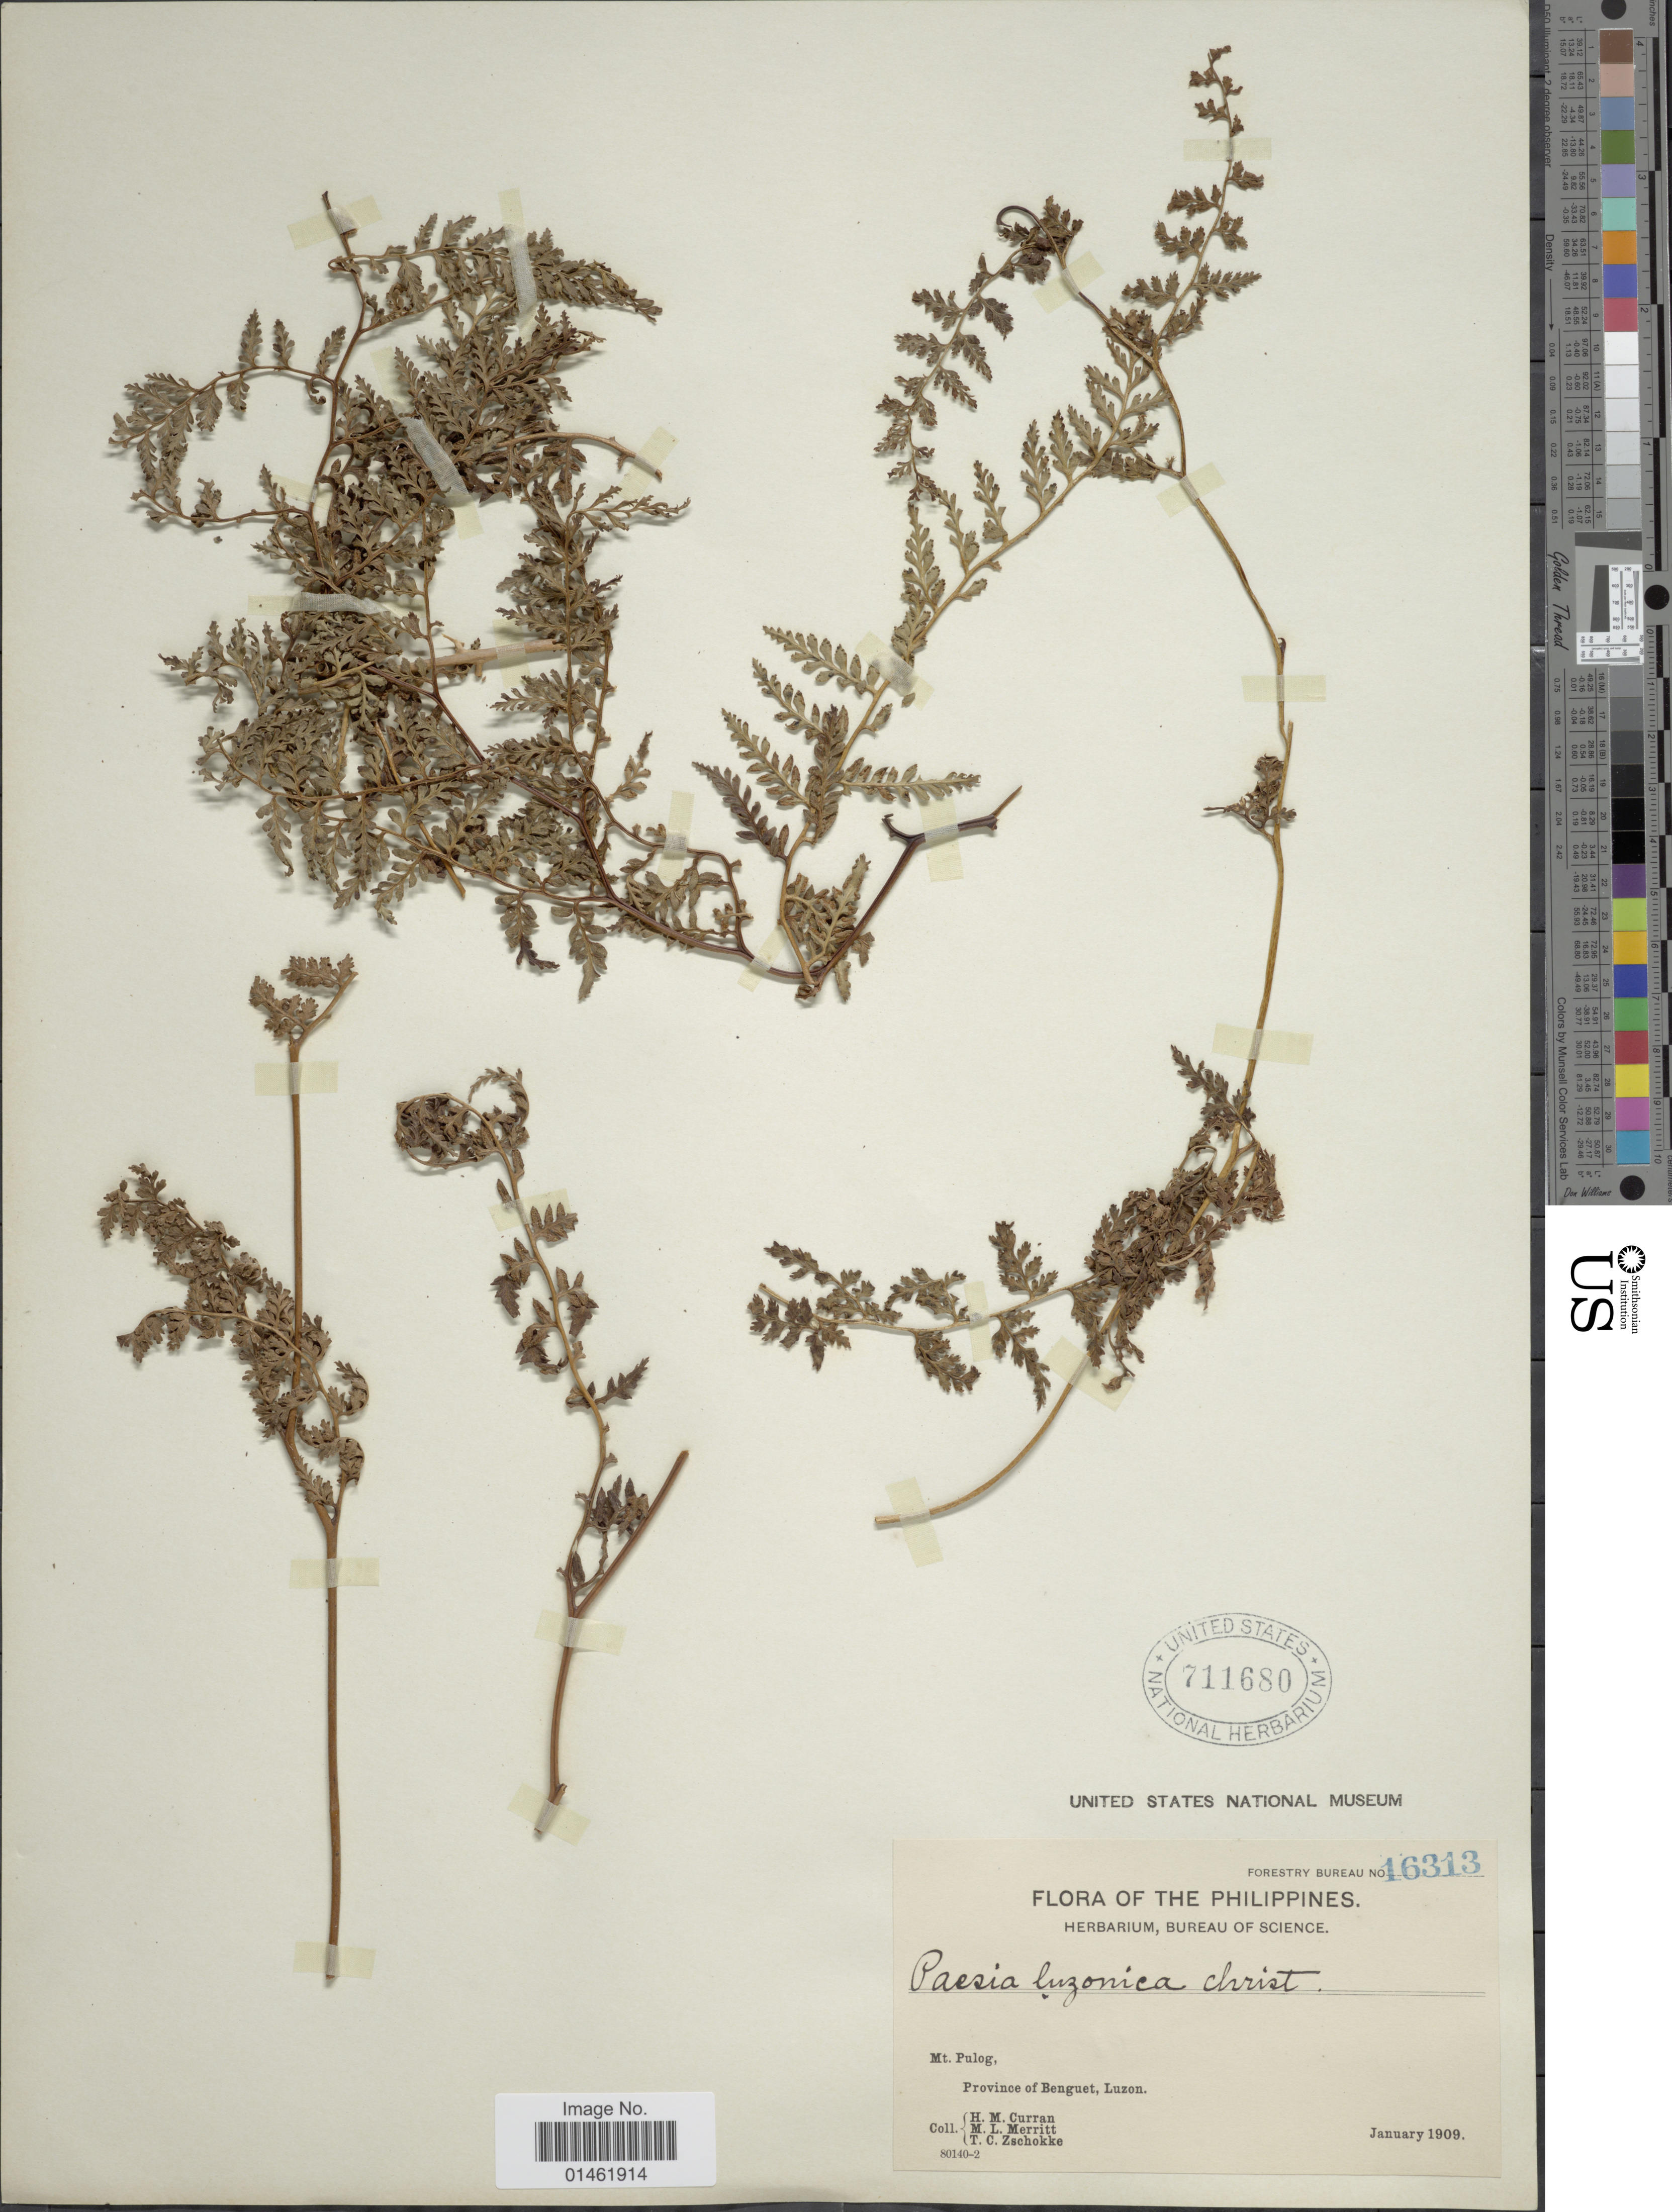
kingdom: Plantae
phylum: Tracheophyta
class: Polypodiopsida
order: Polypodiales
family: Dennstaedtiaceae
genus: Paesia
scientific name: Paesia luzonica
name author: Christ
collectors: H. M. Curran, M. L. Merritt & T. C. Zschokke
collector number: Forestry Bureau 16313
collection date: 1909-01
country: Philippines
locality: Mt. Pulog, Province of Benguet, Luzon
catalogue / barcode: US 711680